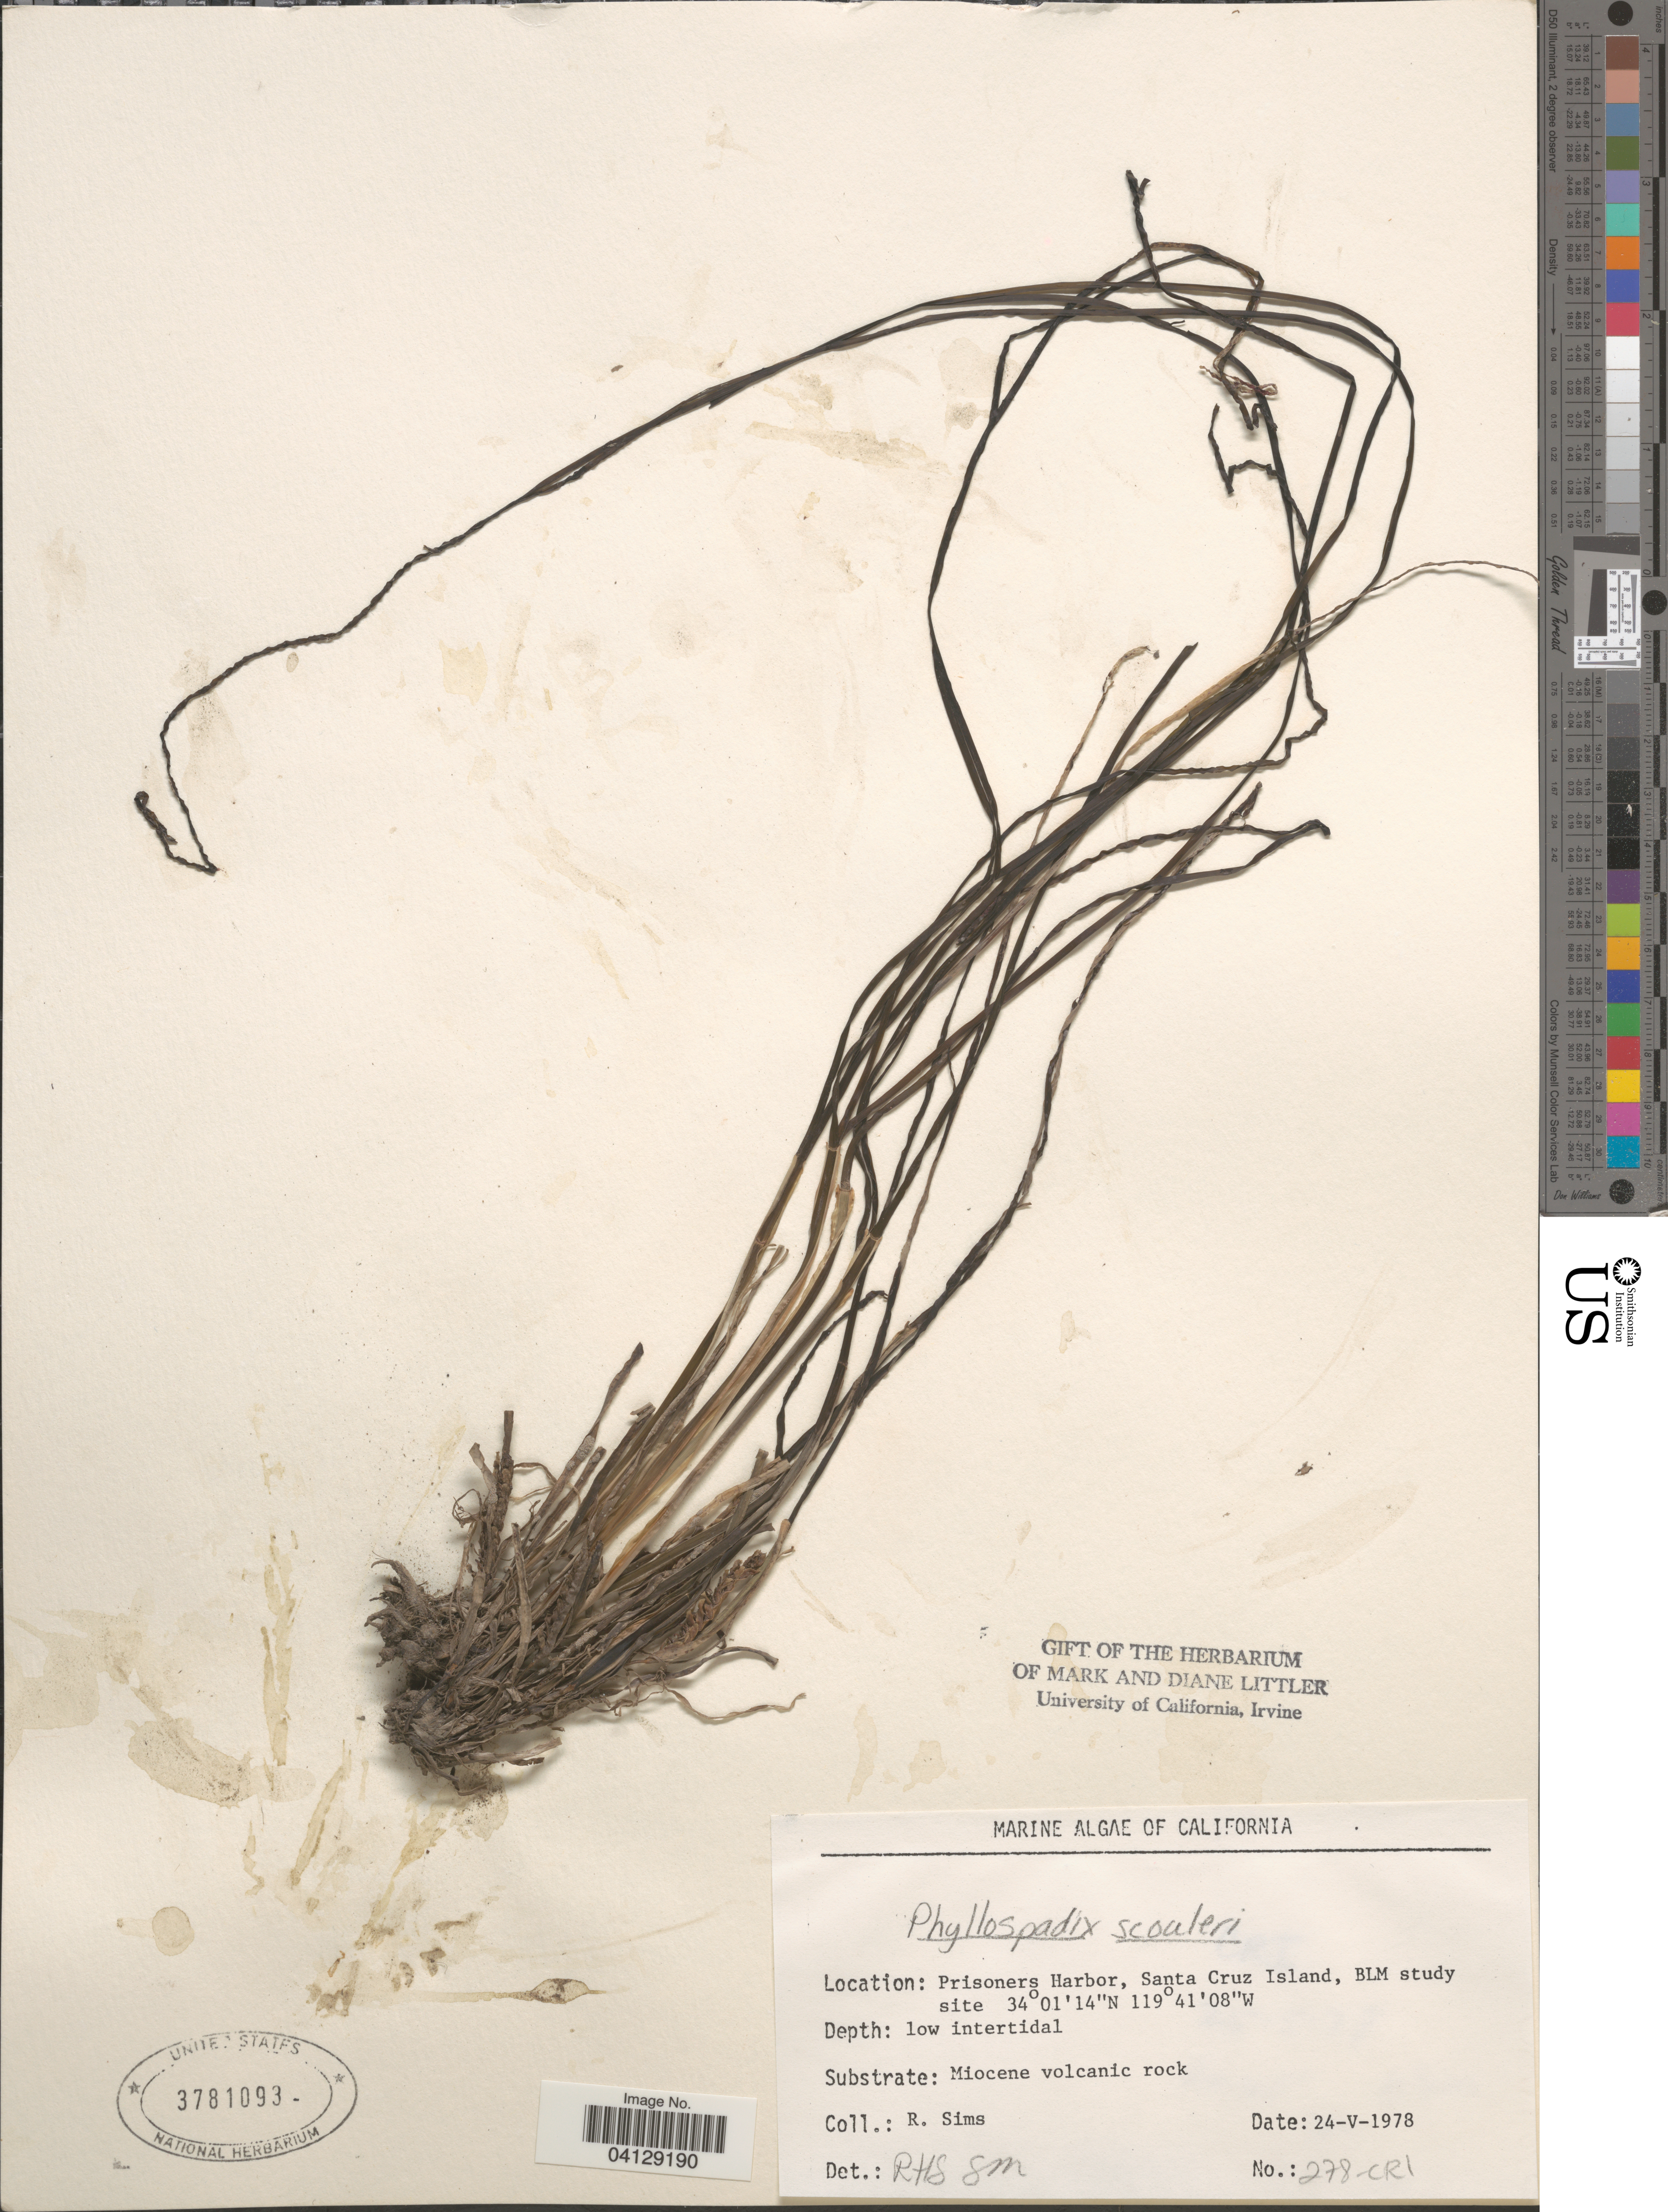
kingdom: Plantae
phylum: Tracheophyta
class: Liliopsida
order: Alismatales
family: Zosteraceae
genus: Phyllospadix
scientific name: Phyllospadix scouleri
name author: Hook.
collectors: R. Sims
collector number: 278-CRI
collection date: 1978-05-24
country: United States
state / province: California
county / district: Santa Barbara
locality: Prisoners Harbor, Santa Cruz Island, BLM study site.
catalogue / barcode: US 3781093